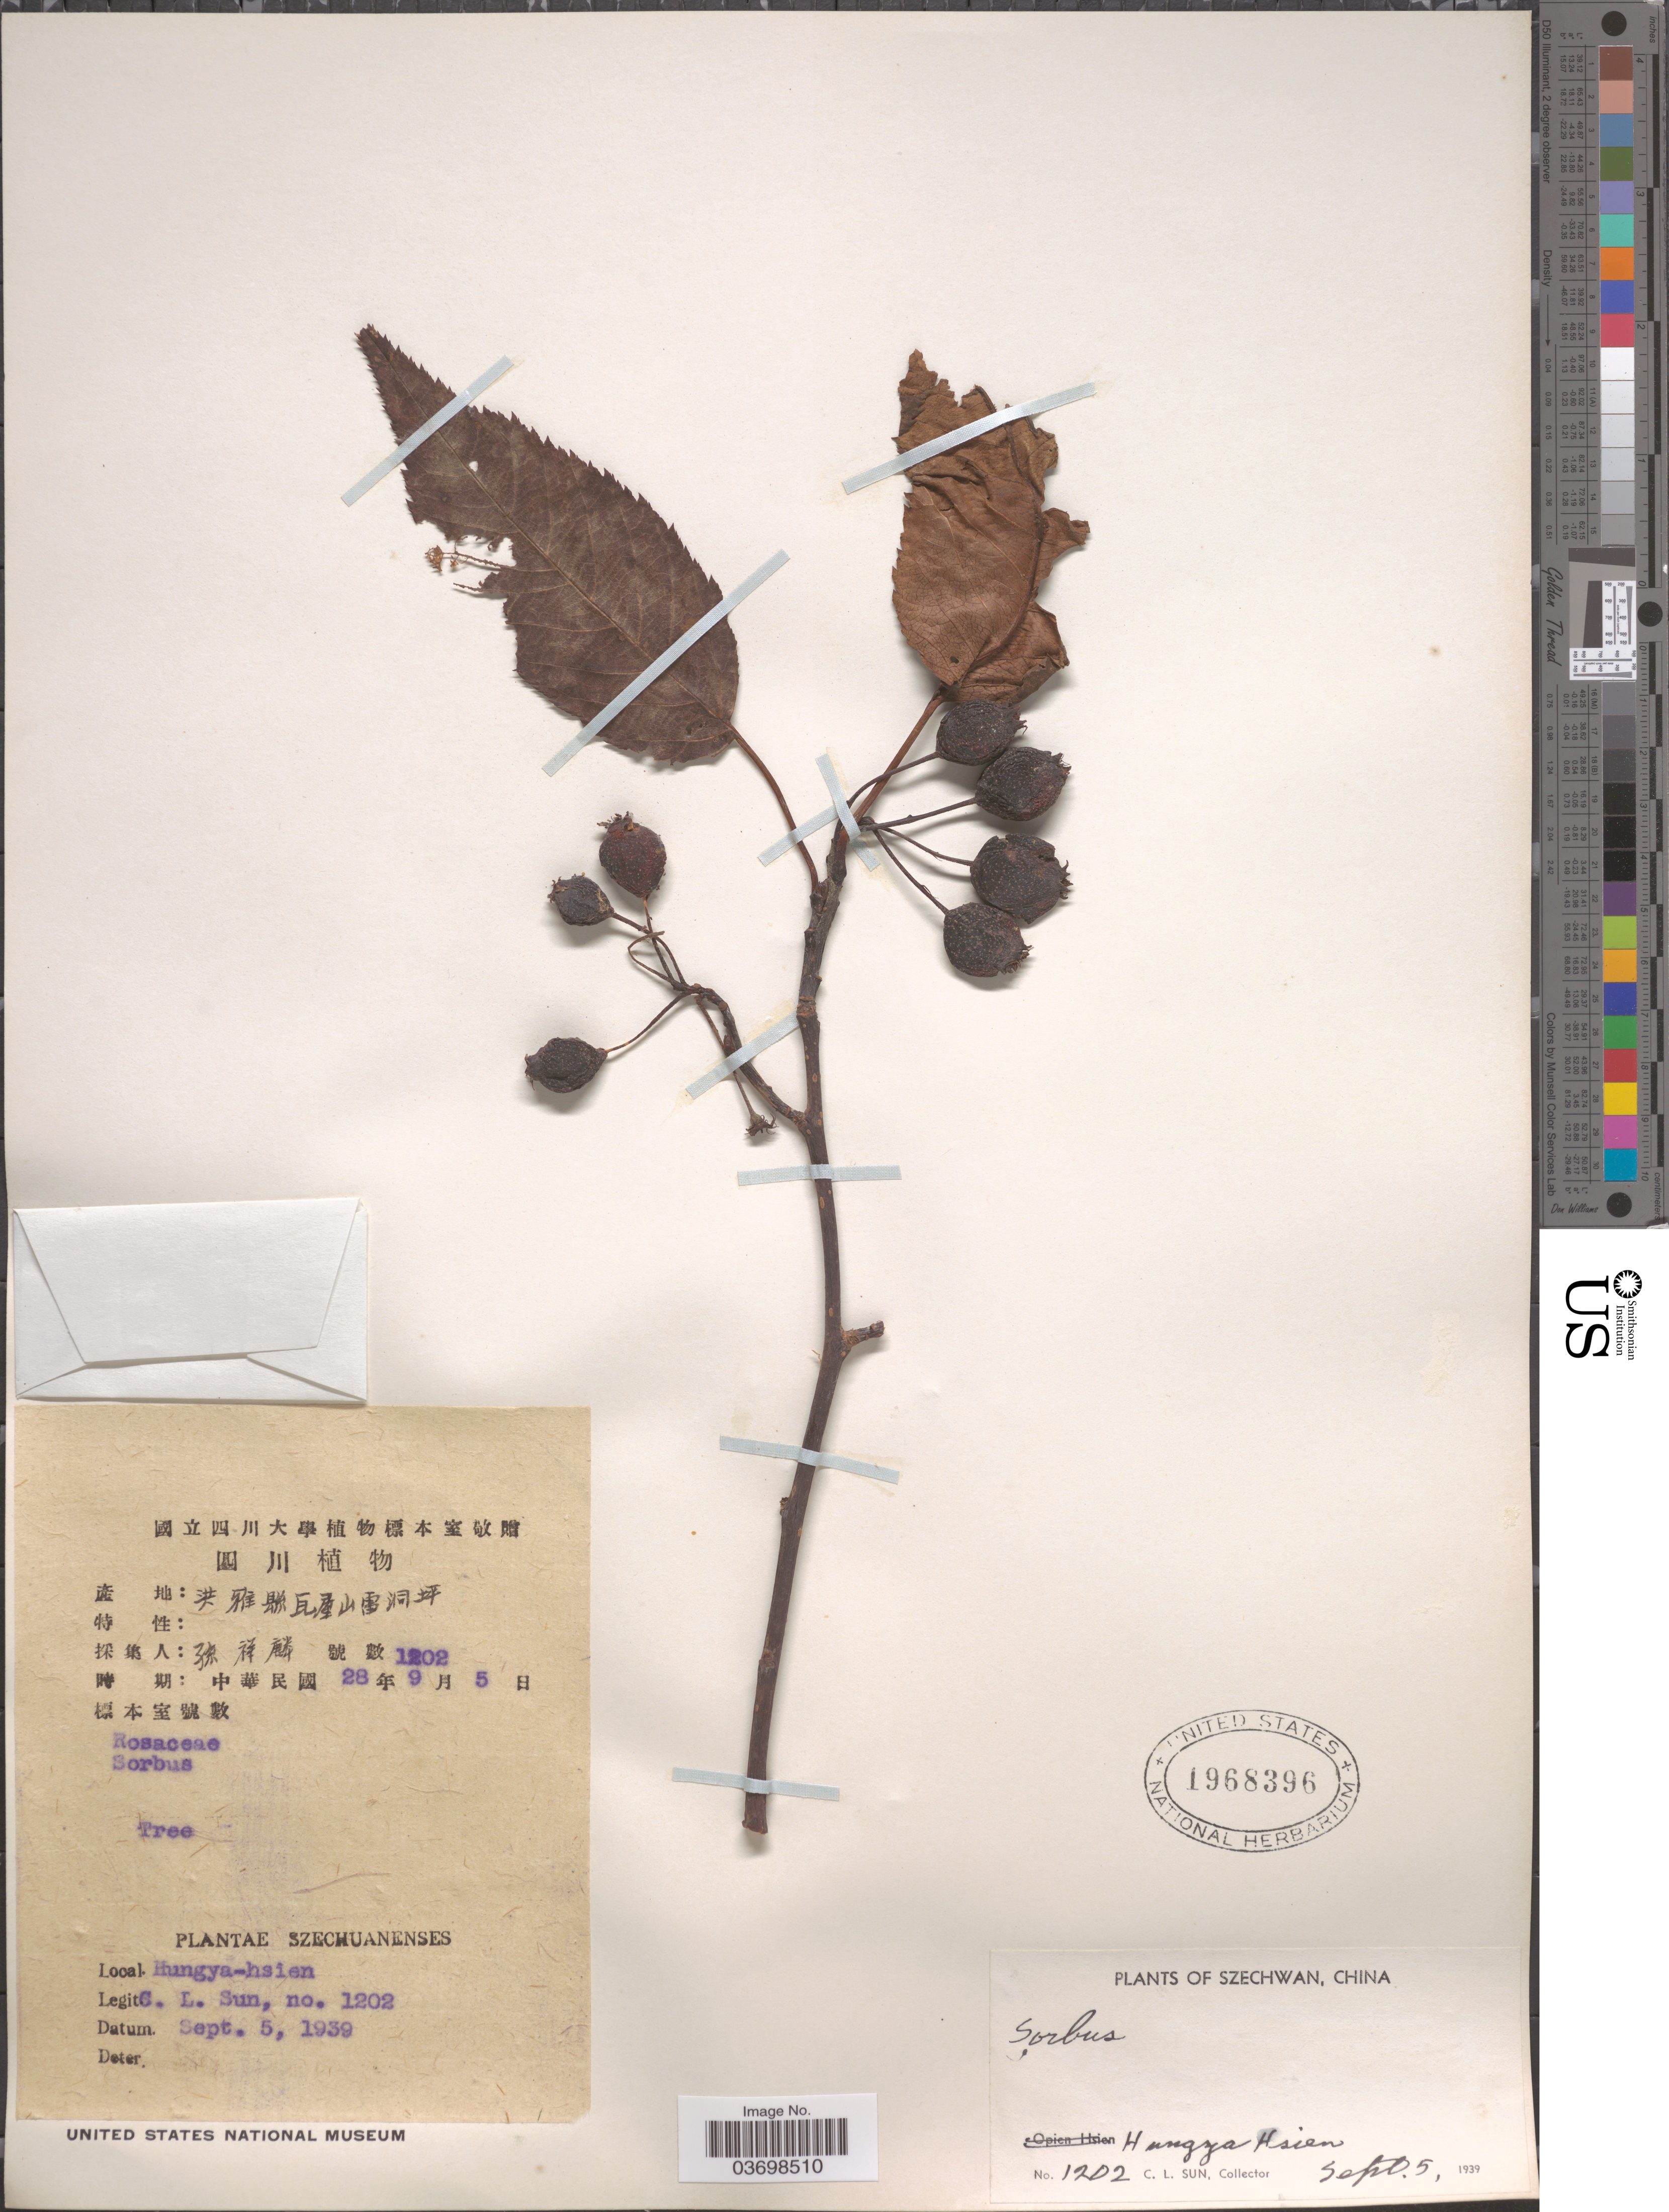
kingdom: Plantae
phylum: Tracheophyta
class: Magnoliopsida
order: Rosales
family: Rosaceae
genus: Sorbus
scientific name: Sorbus sp.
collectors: C. Sun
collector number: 1202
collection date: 1939-09-05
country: China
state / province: Sichuan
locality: Szechwan. Hungya Hsien.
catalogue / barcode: US 1968396